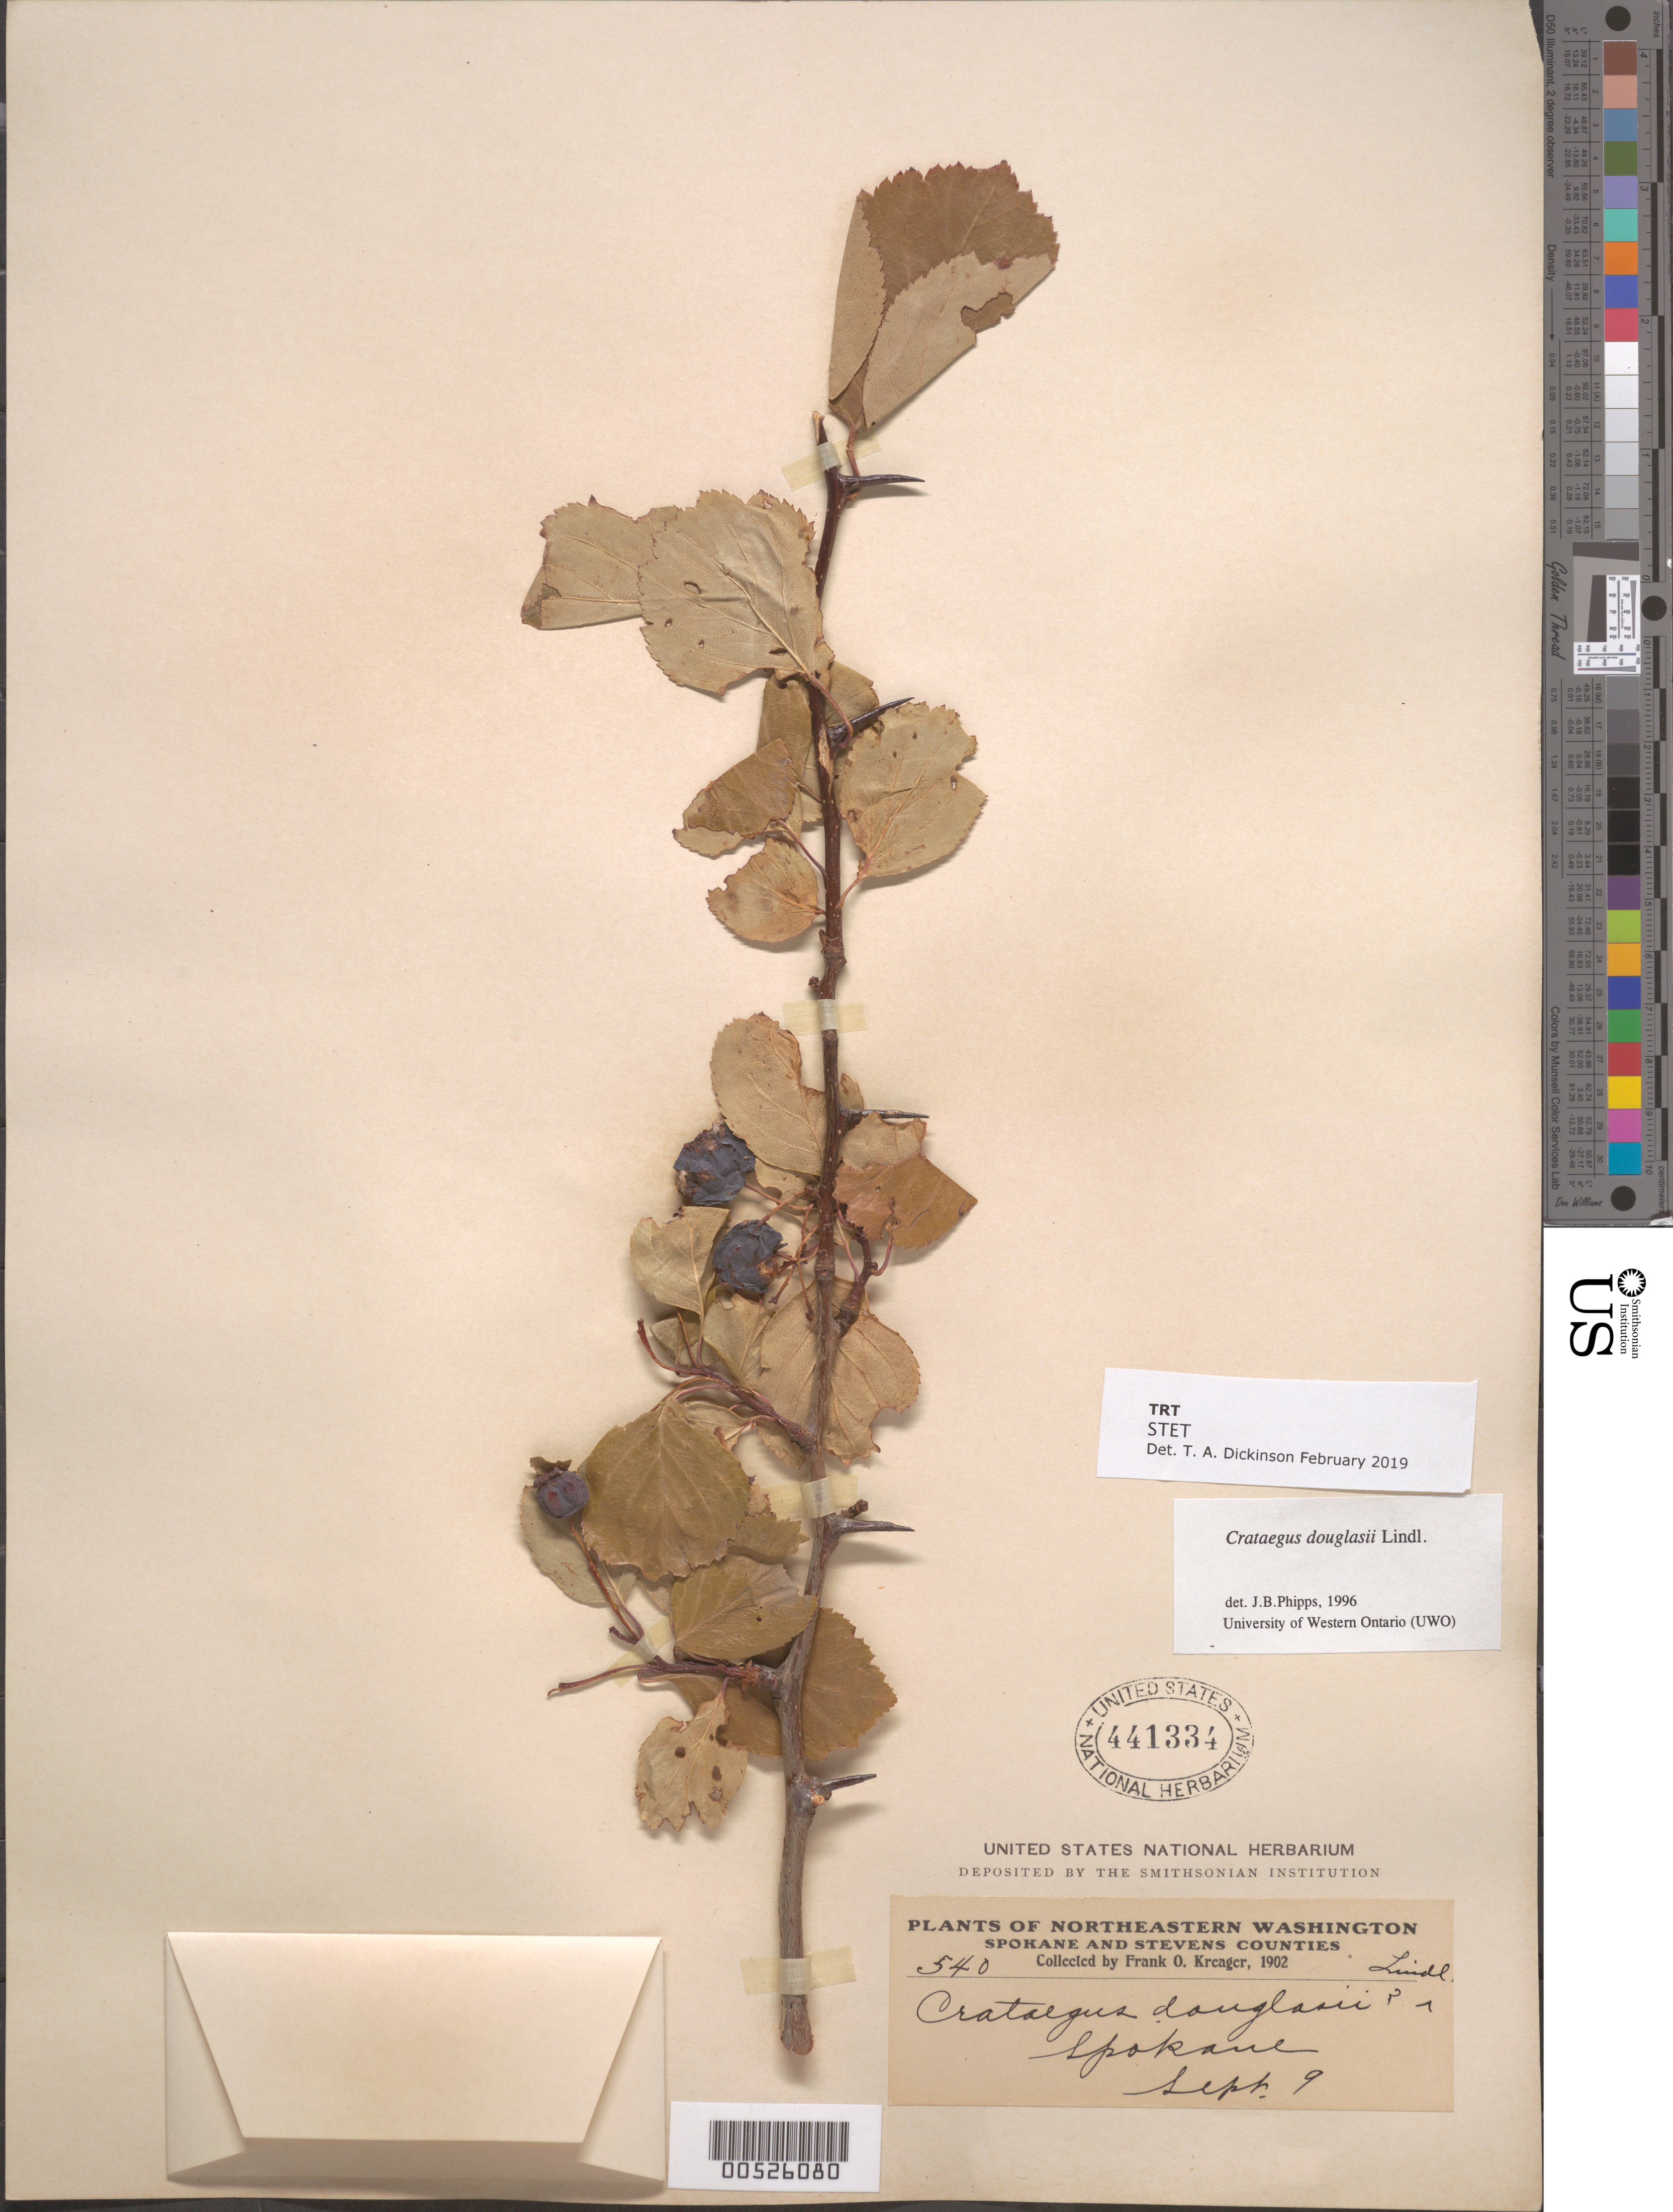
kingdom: Plantae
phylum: Tracheophyta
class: Magnoliopsida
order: Rosales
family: Rosaceae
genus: Crataegus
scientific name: Crataegus douglasii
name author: Lindl.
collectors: F. Kreager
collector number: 540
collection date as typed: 09 Sep 1902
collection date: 1902-09-09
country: United States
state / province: Washington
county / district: Spokane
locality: Spokane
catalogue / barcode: US 441334